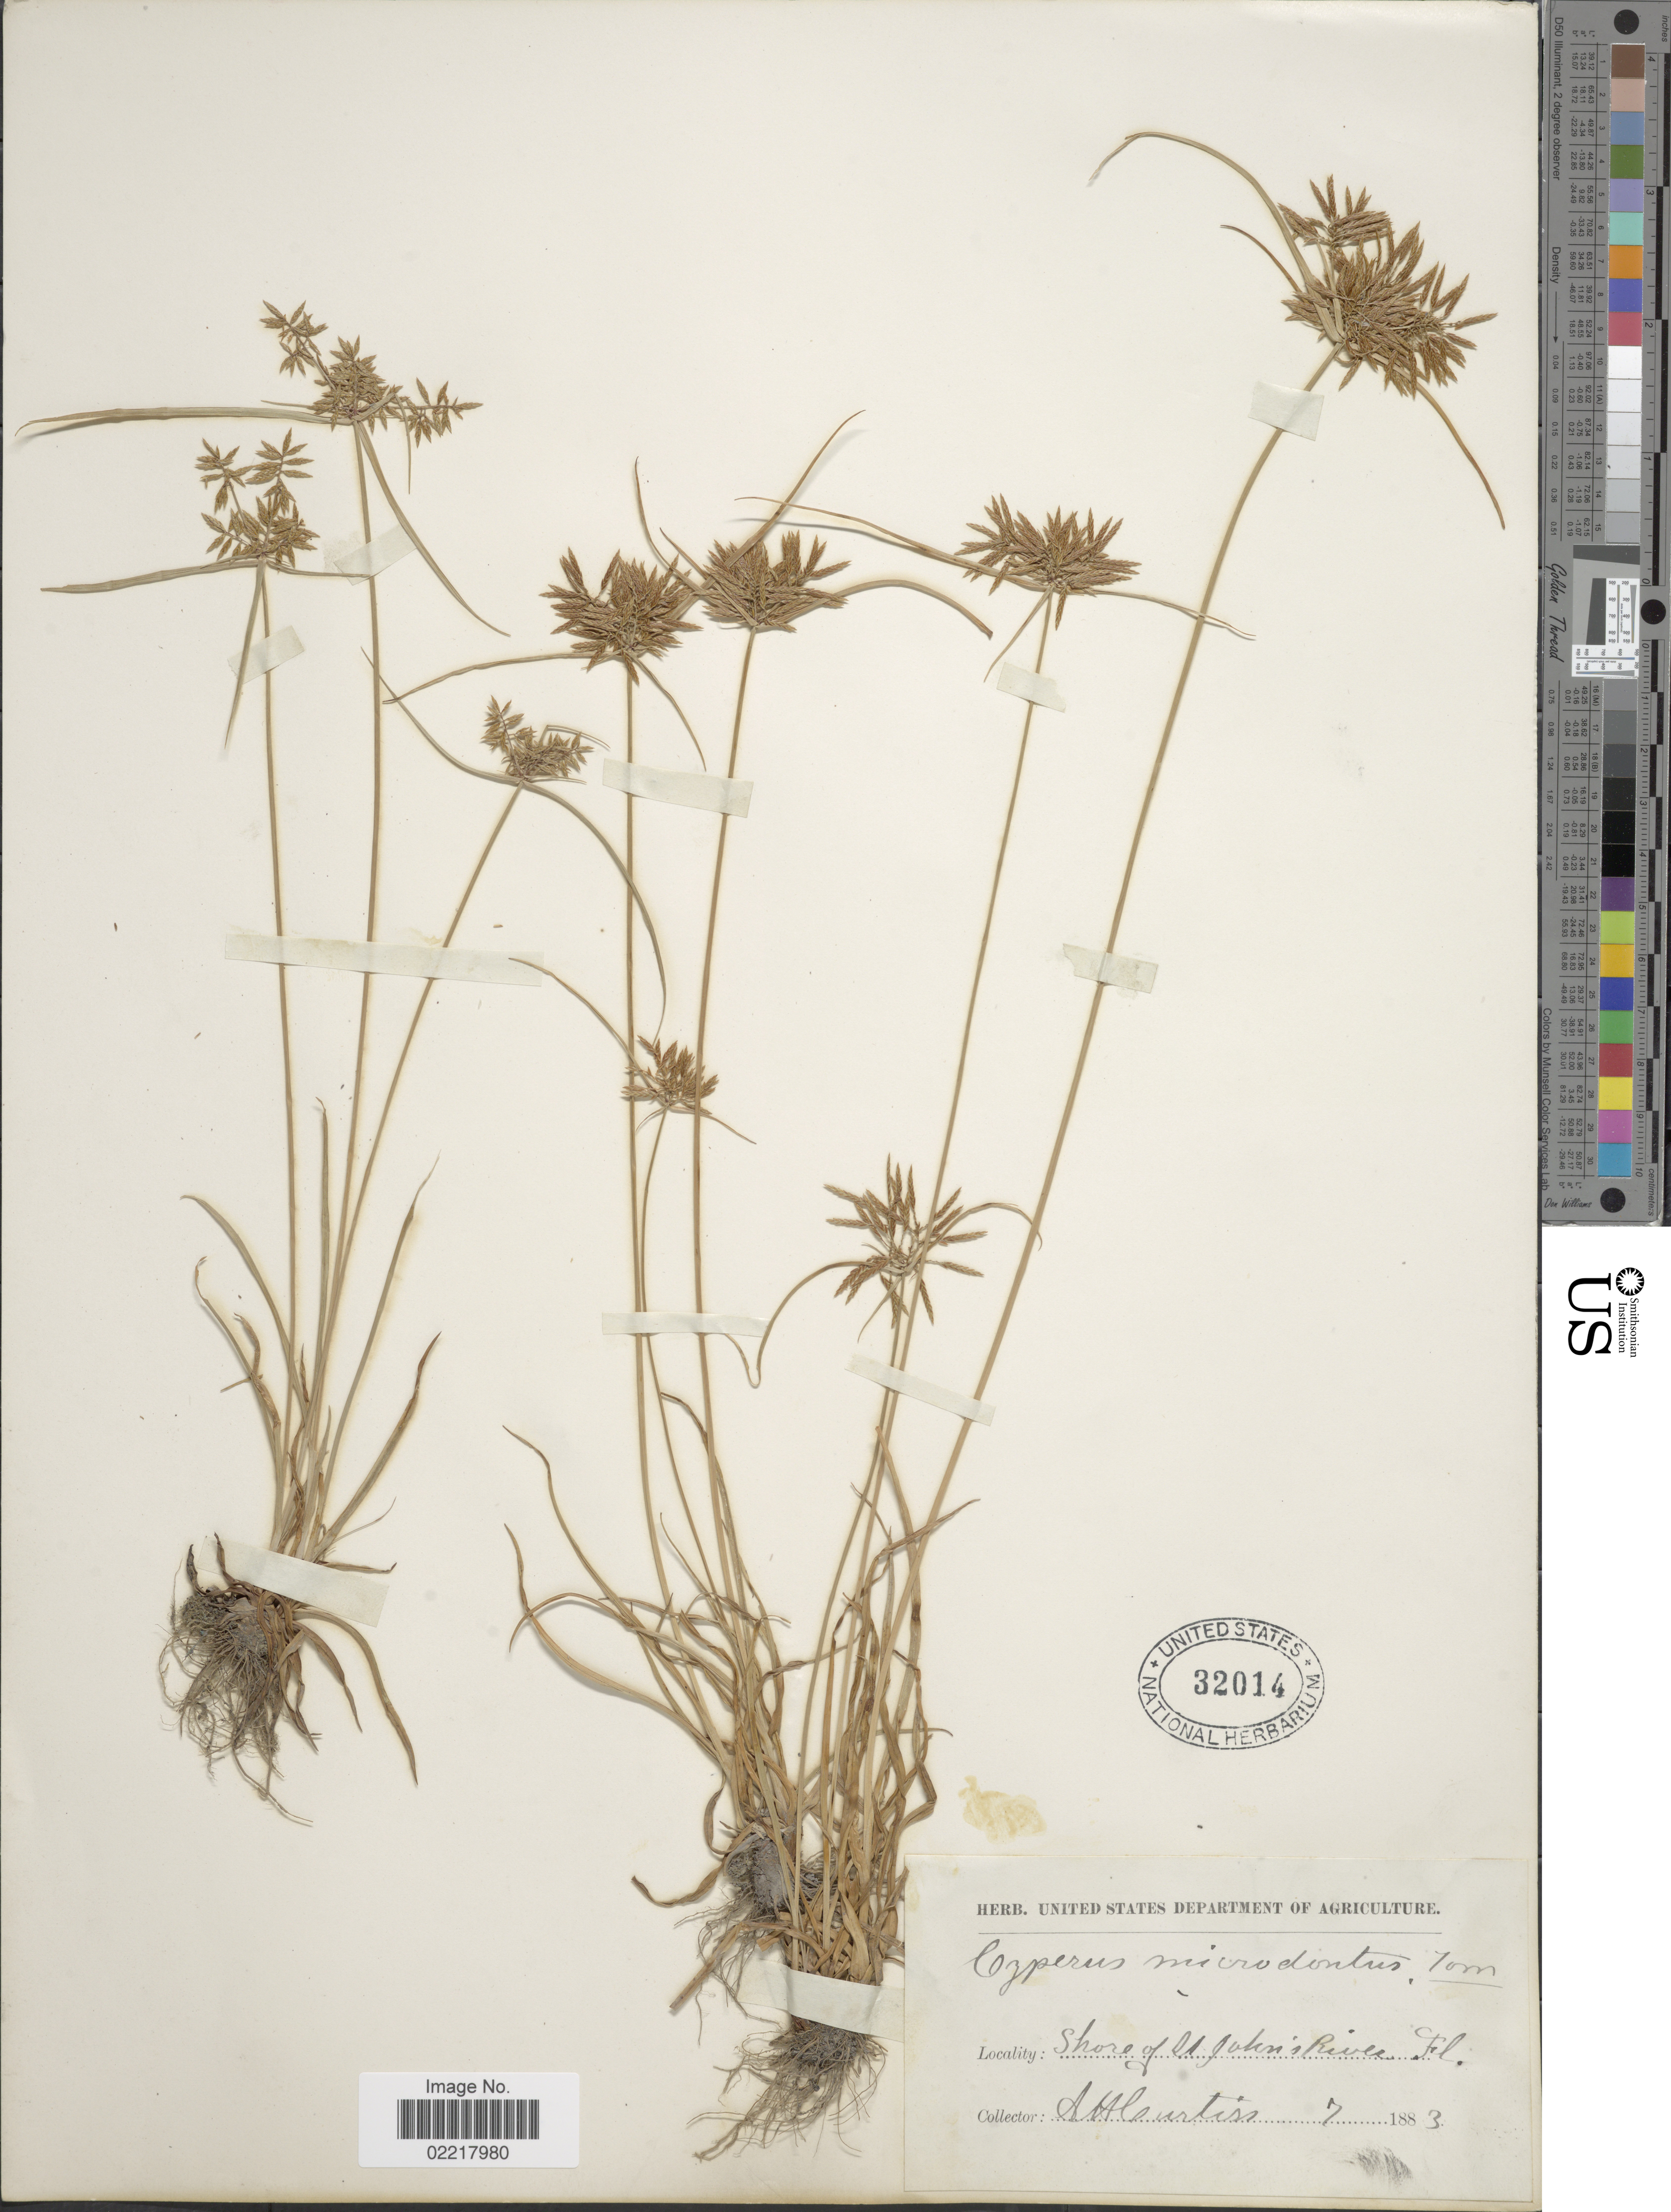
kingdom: Plantae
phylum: Tracheophyta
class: Liliopsida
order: Poales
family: Cyperaceae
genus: Cyperus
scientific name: Cyperus polystachyos var. texensis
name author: (Torr.) Fernald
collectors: A. H. Curtiss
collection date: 1883-07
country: United States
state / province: Florida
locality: Shore of St John's River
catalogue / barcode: US 32014